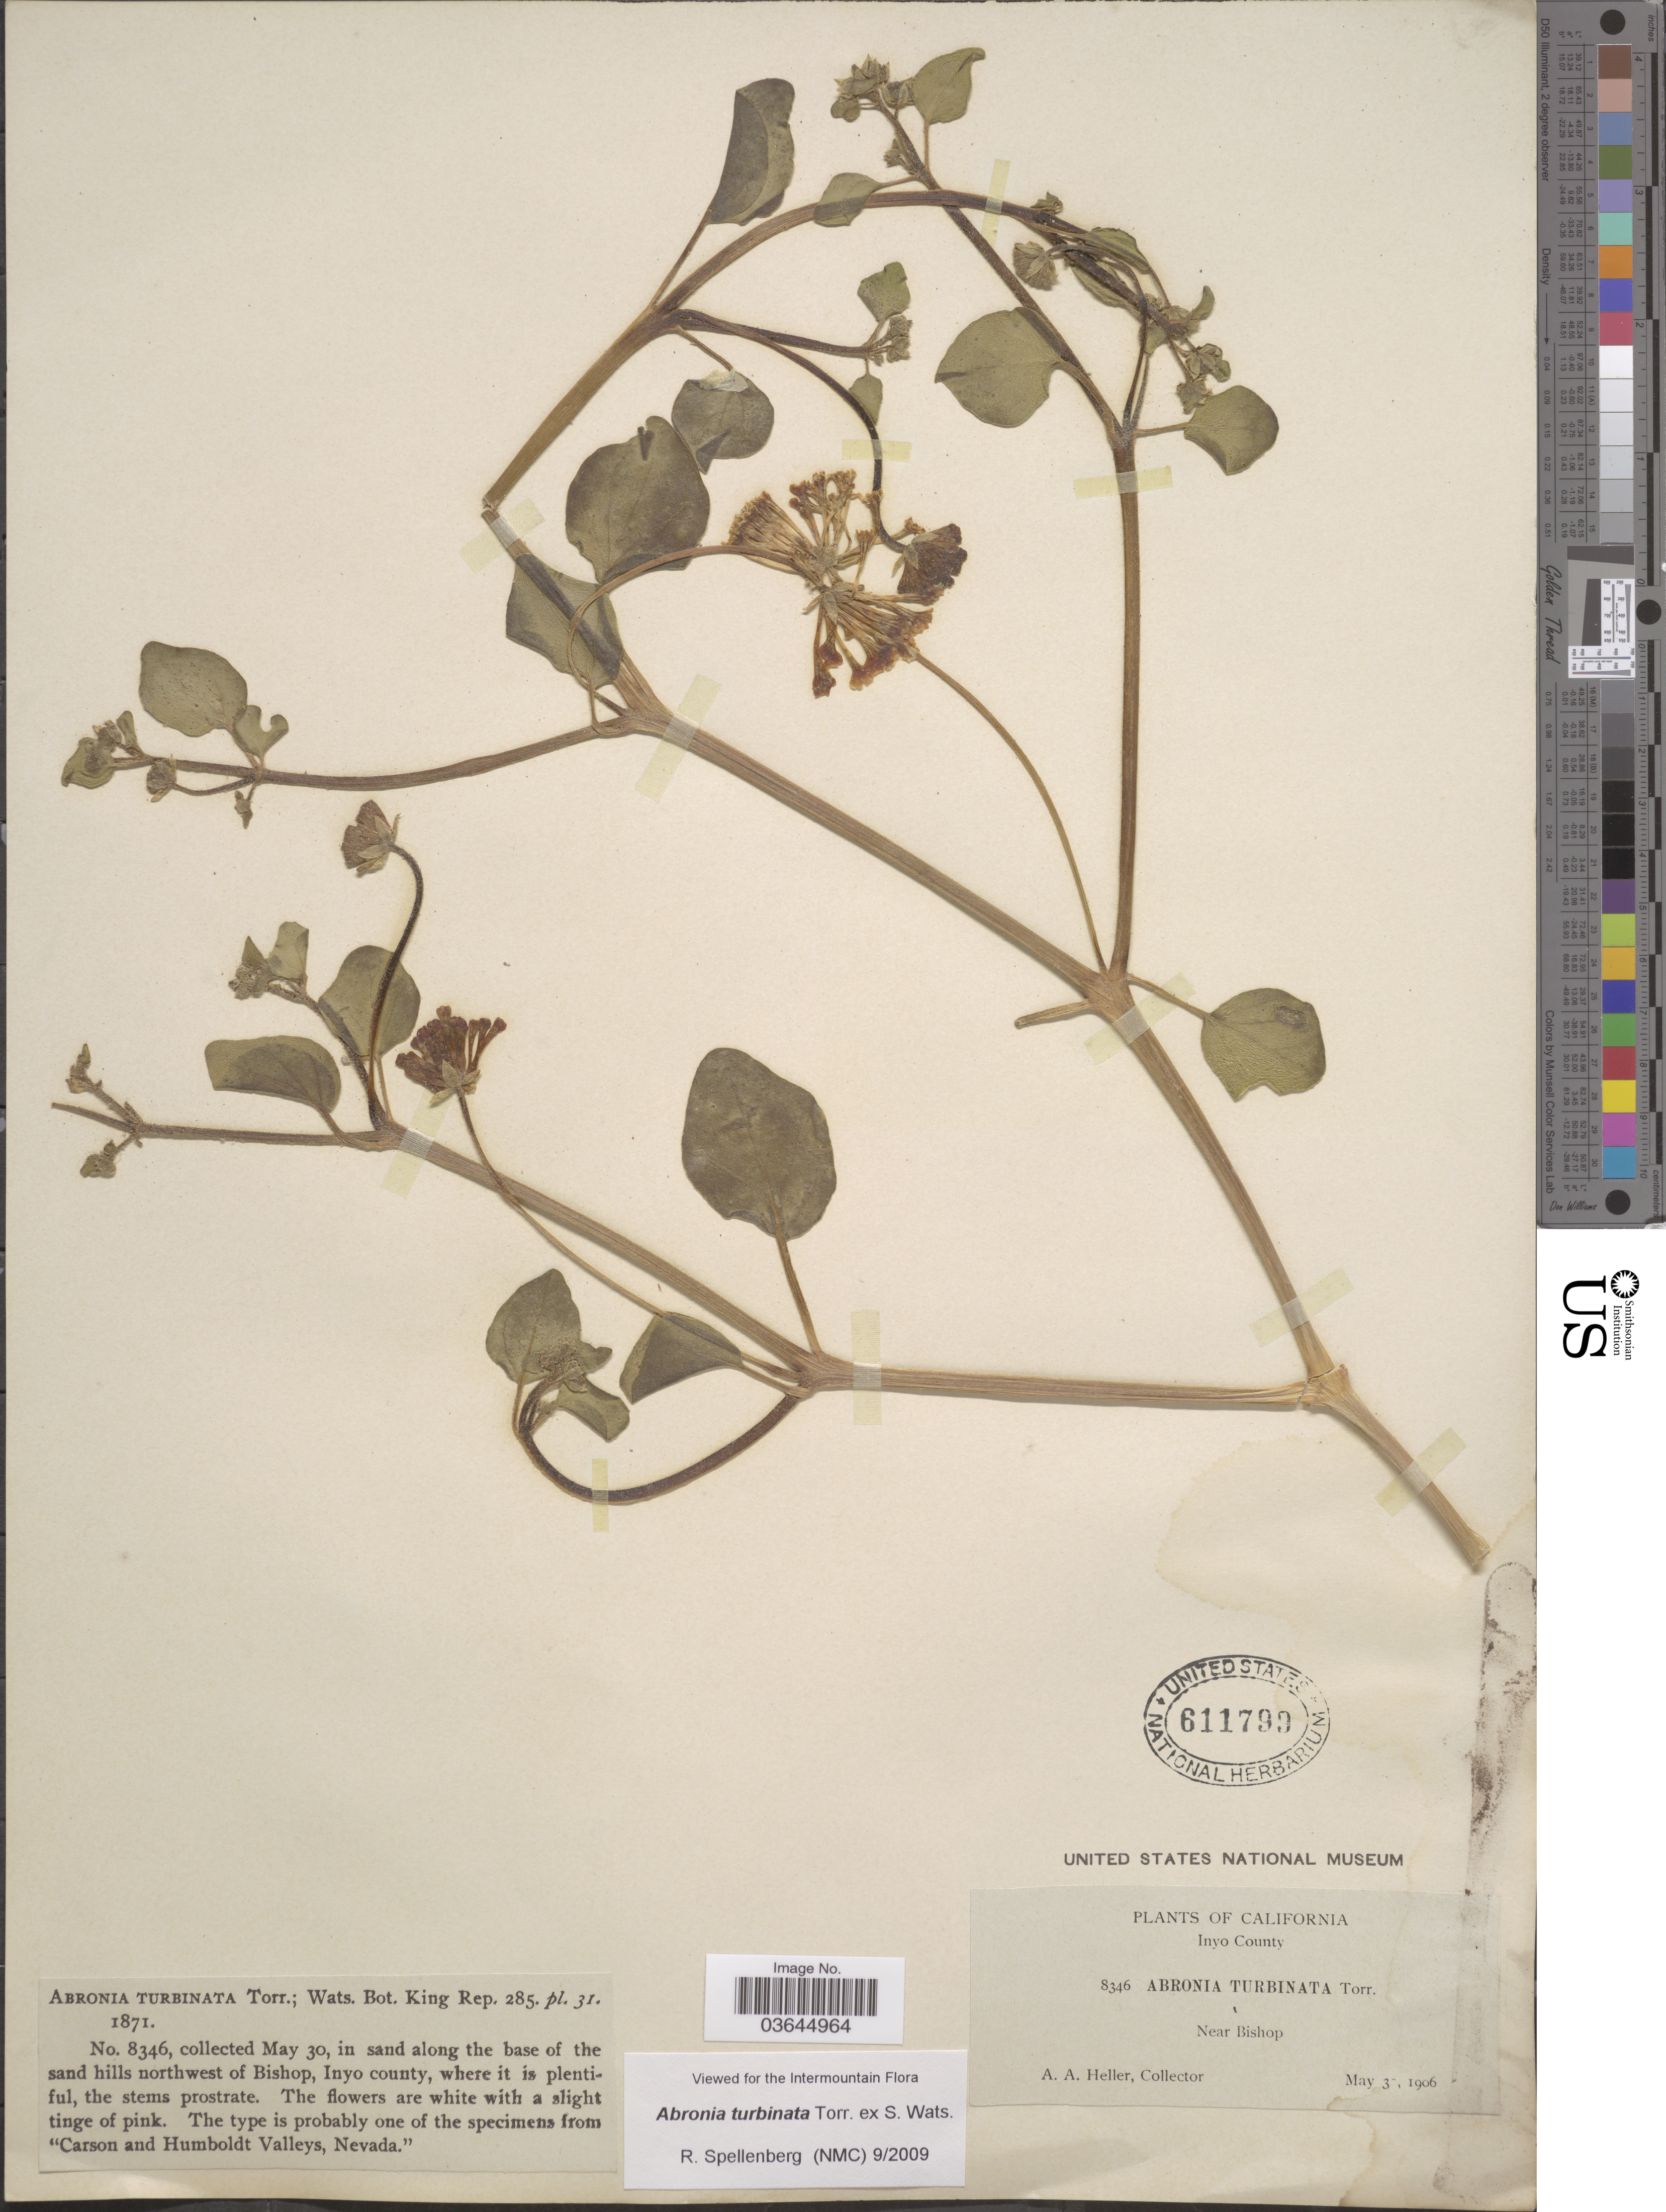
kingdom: Plantae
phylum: Tracheophyta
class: Magnoliopsida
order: Caryophyllales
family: Nyctaginaceae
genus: Abronia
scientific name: Abronia turbinata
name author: Torr. ex S. Watson in C. King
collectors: A. A. Heller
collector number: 8346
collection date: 1906-05-30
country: United States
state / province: California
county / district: Inyo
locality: Inyo County. Near Bishop. In sand along the base of the sand hills northwest of Bishop.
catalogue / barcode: US 611799